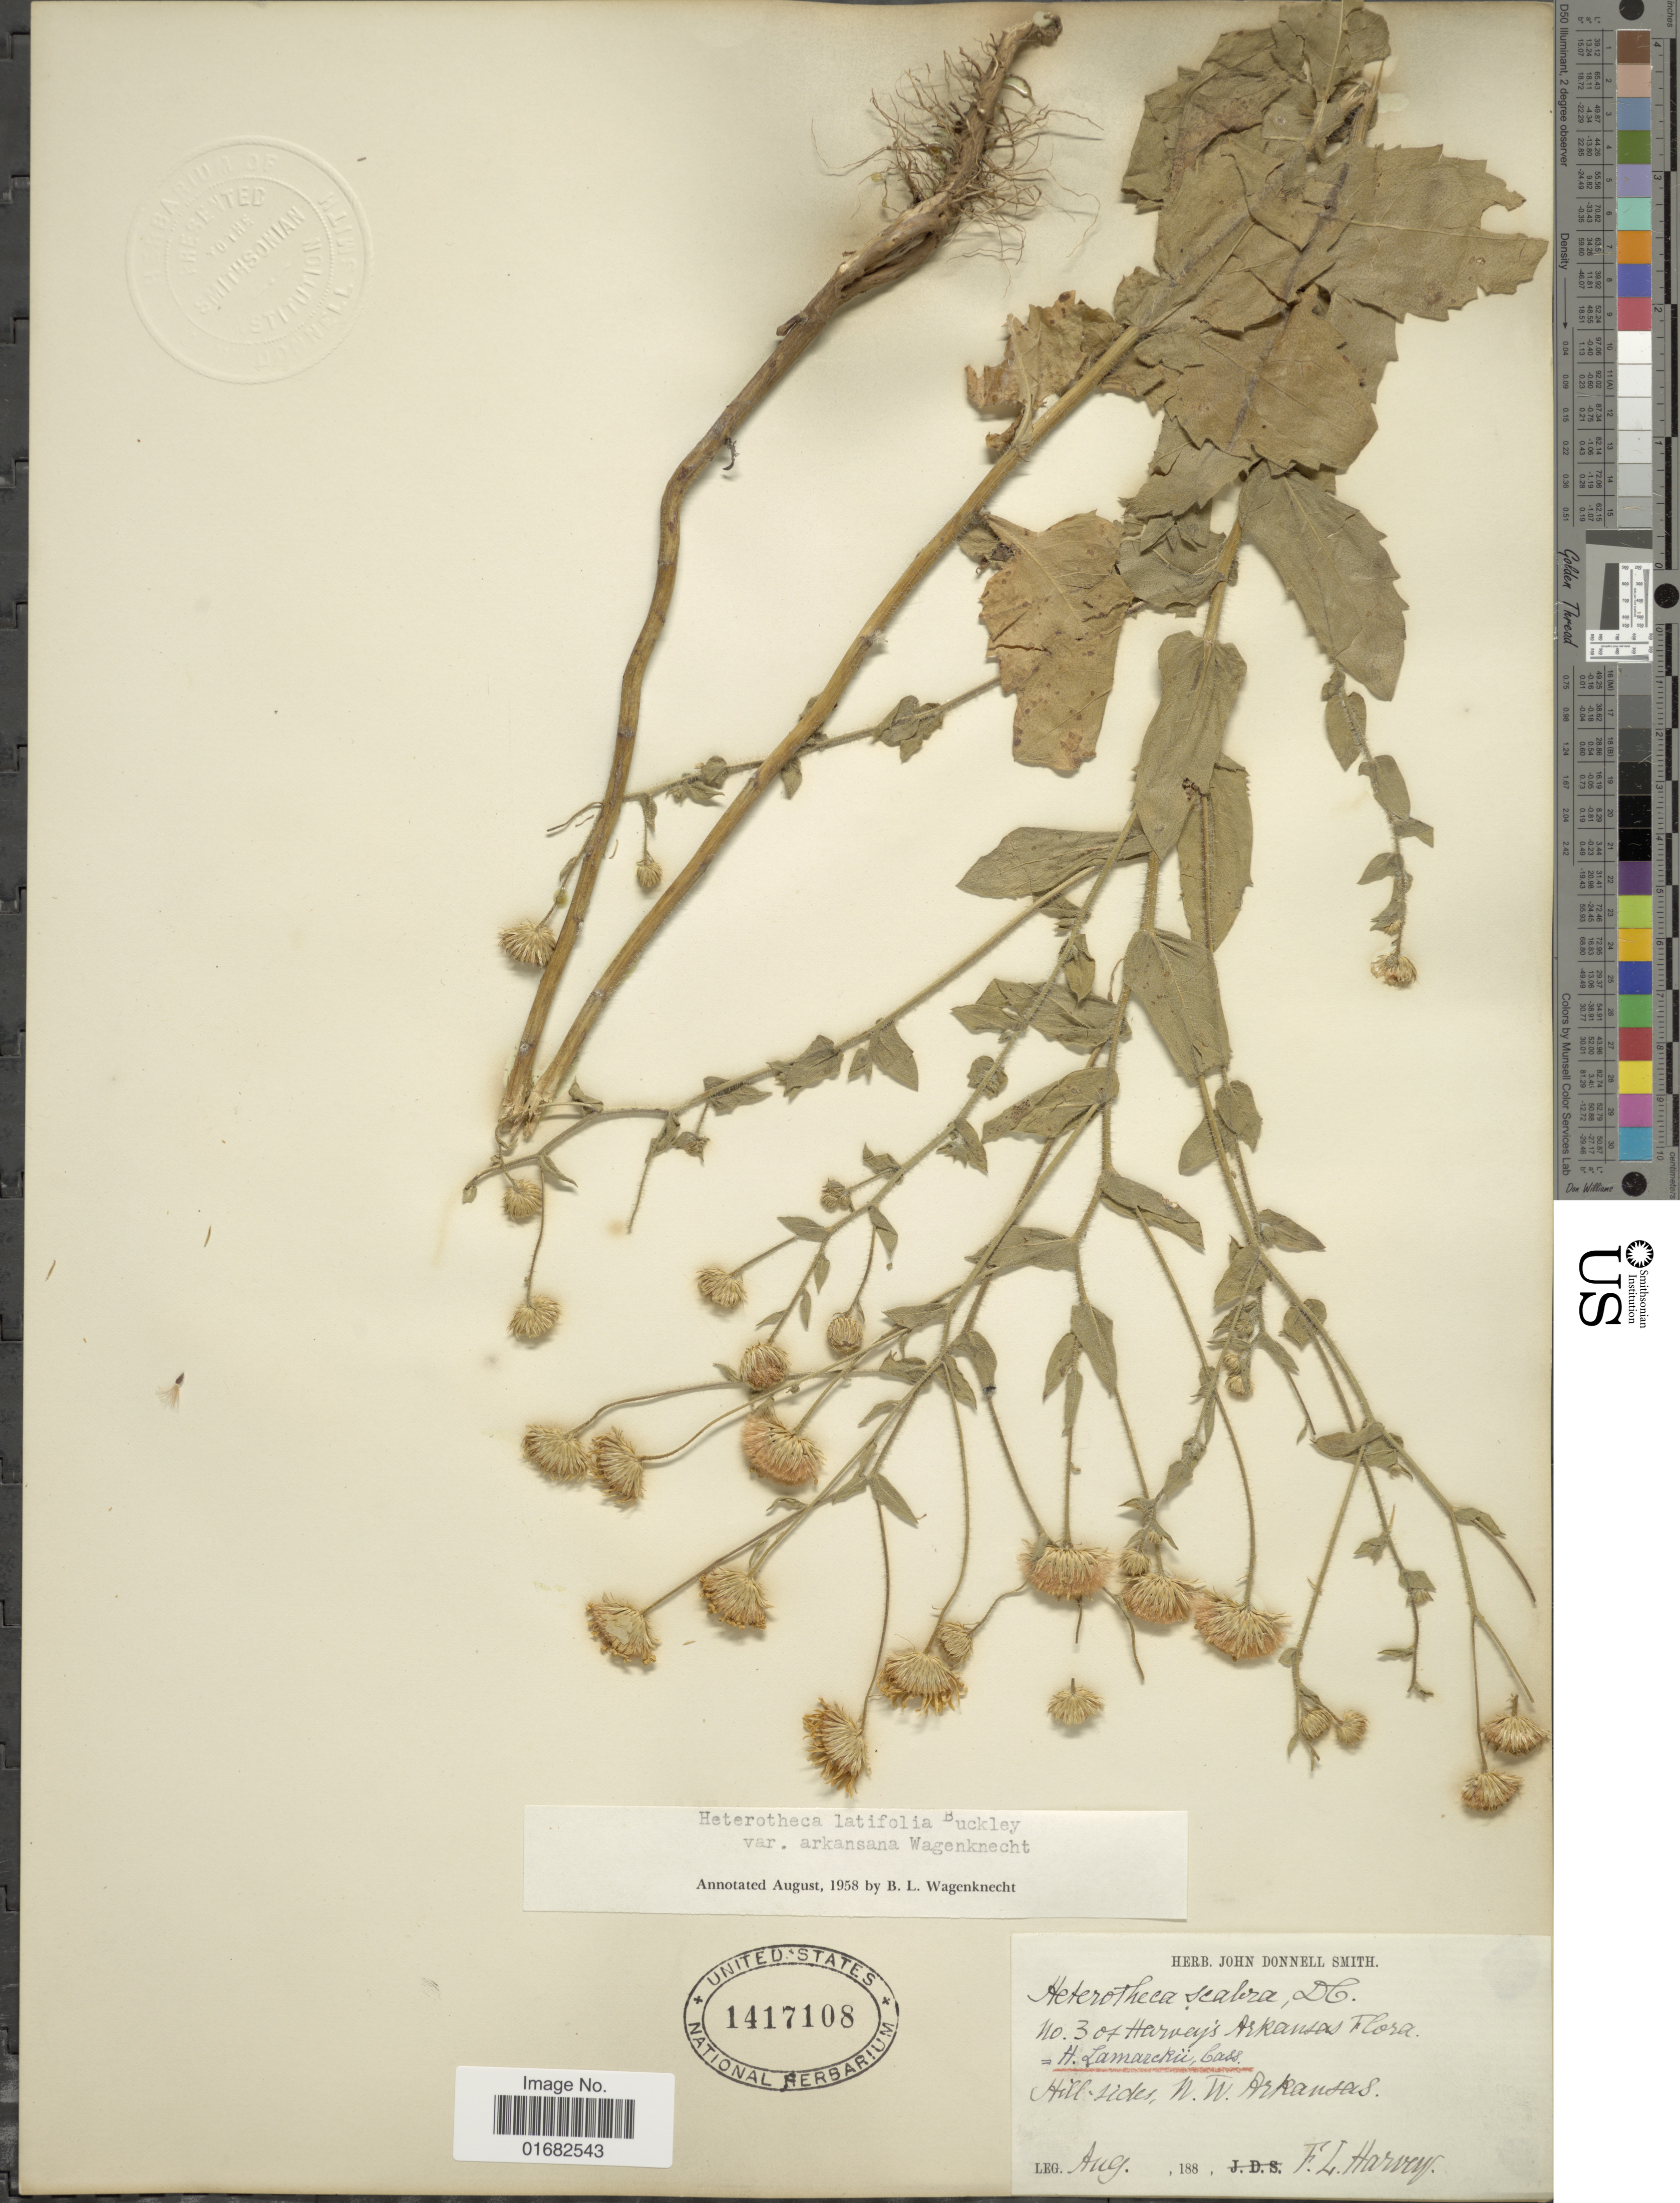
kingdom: Plantae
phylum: Tracheophyta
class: Magnoliopsida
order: Asterales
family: Asteraceae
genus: Heterotheca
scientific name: Heterotheca latifolia var. arkansana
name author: B. Wagenkn.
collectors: F. L. Harvey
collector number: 3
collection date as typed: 188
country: United States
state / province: Arkansas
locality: Hill sides, N. W. Arkansas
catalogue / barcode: US 1417108